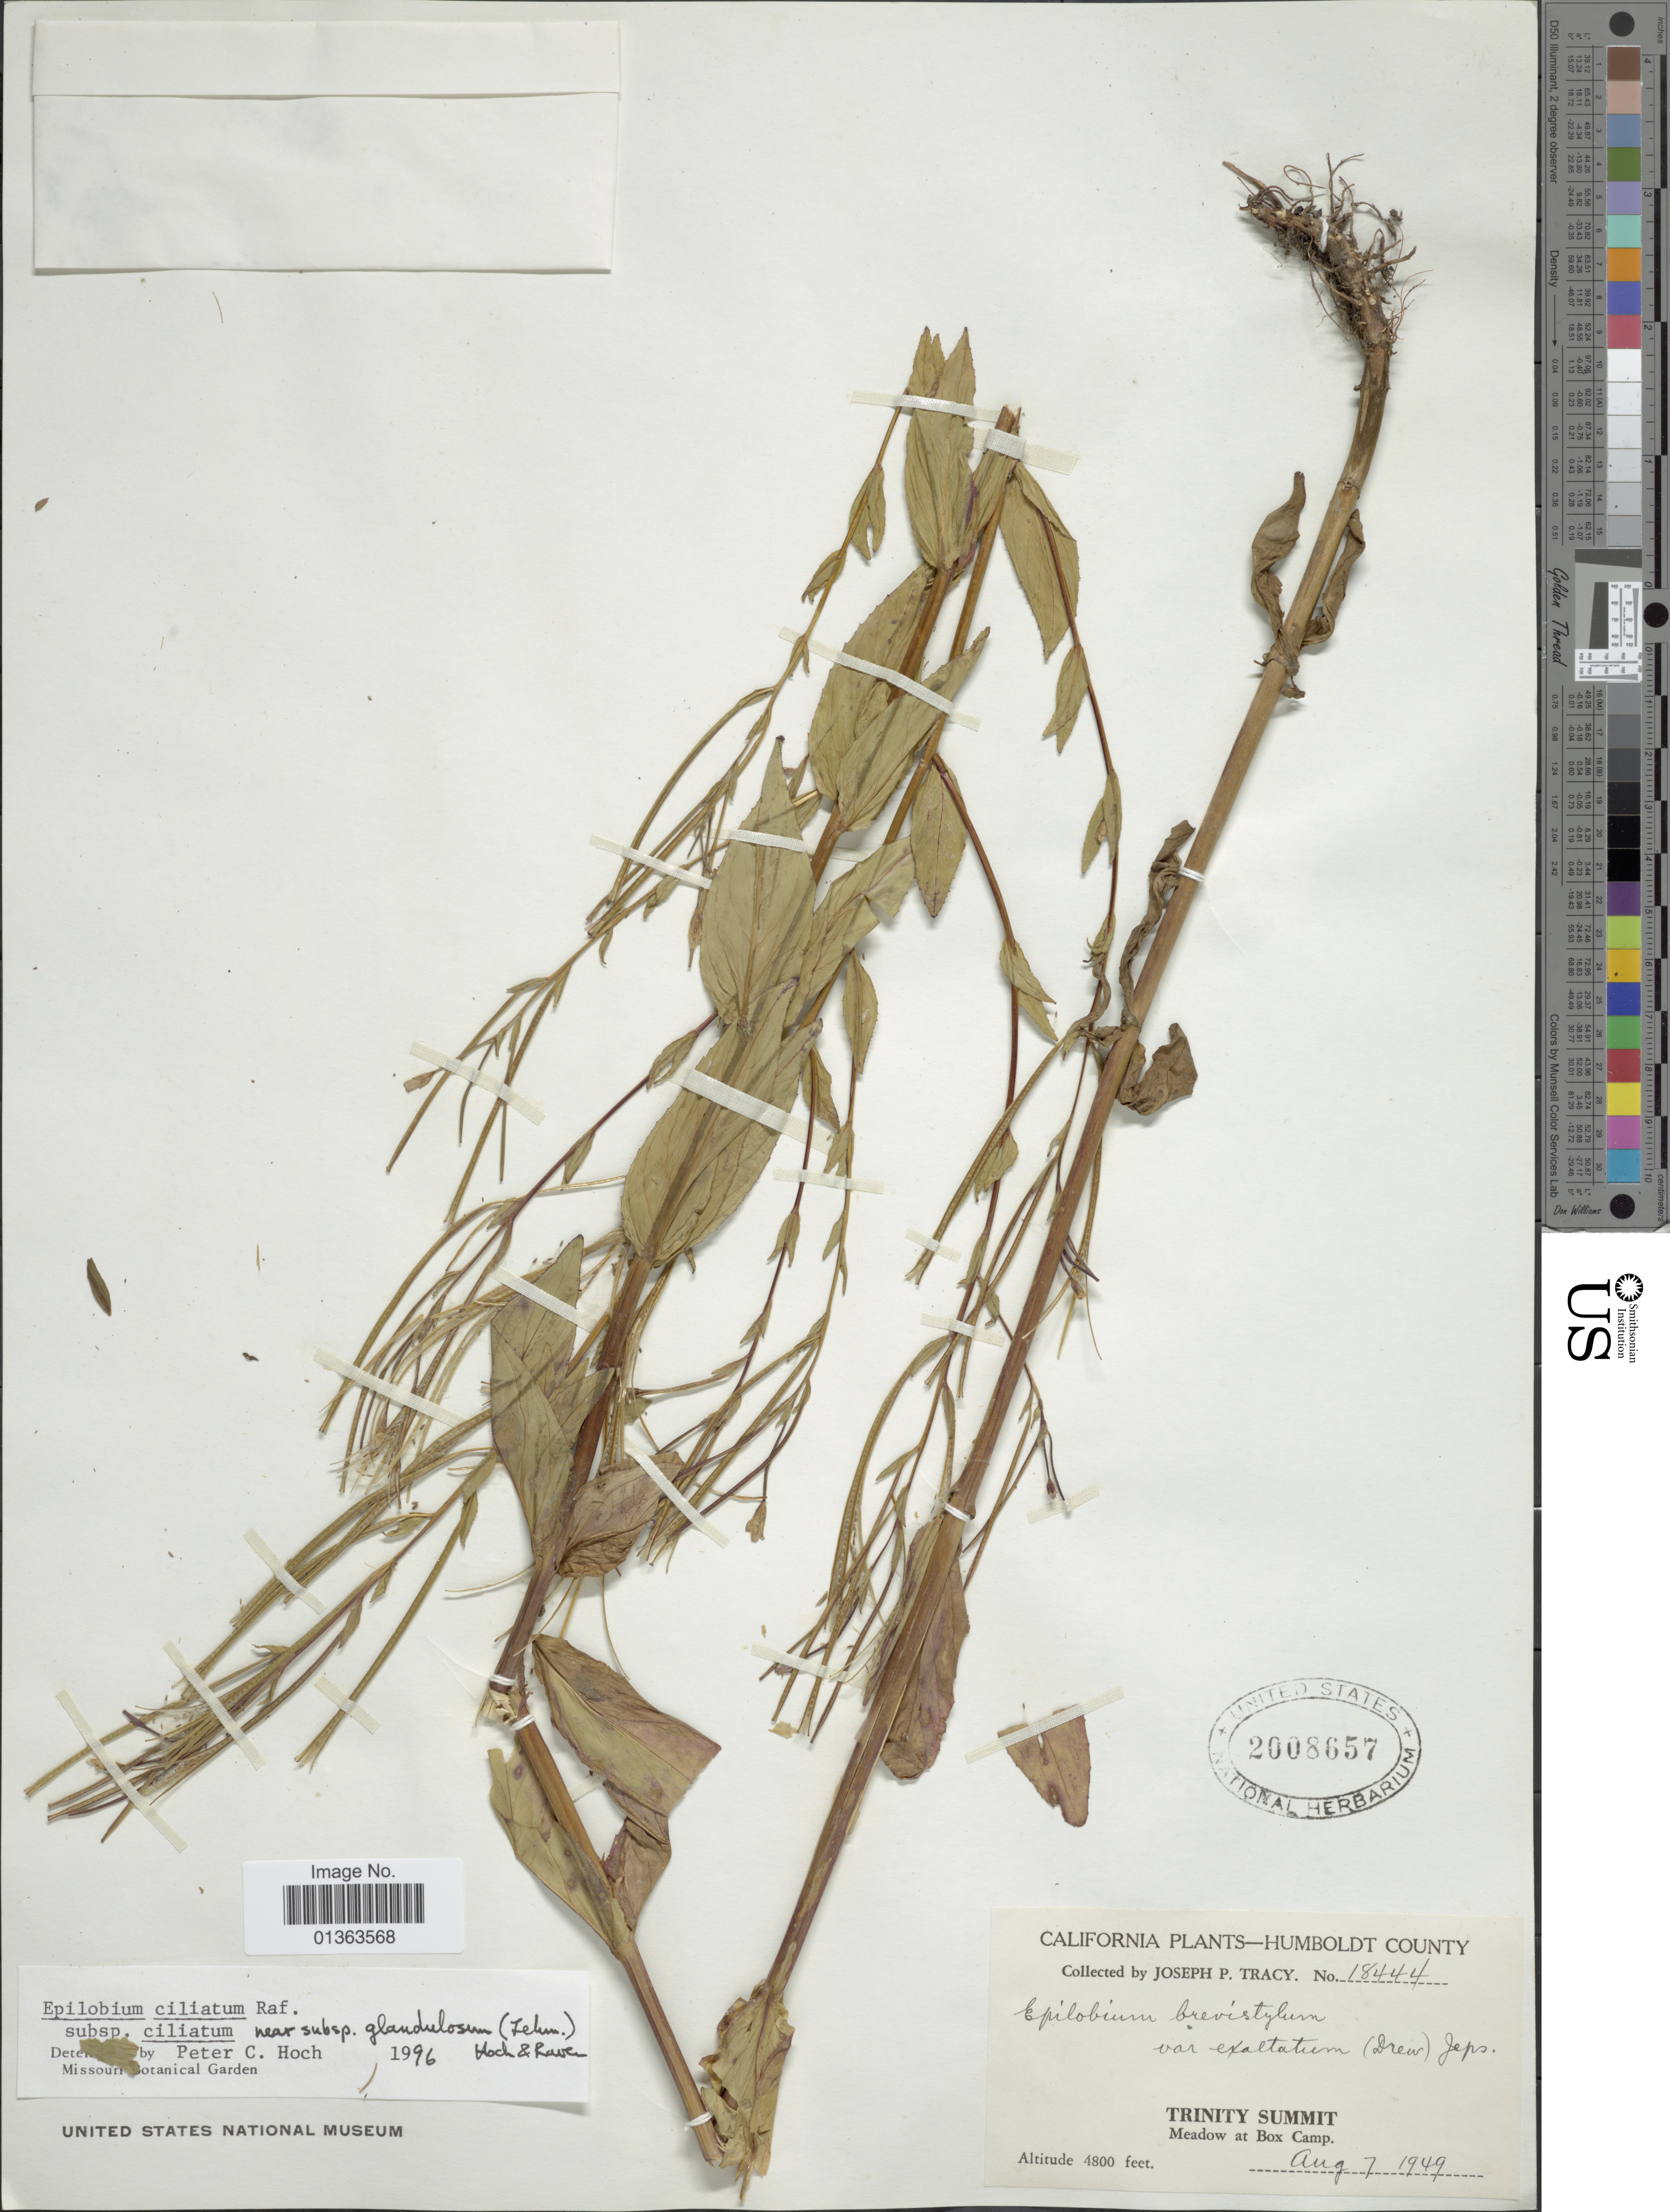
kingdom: Plantae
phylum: Tracheophyta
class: Magnoliopsida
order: Myrtales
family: Onagraceae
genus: Epilobium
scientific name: Epilobium ciliatum subsp. ciliatum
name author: Raf.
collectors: J. Tracy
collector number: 18444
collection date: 1949-08-07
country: United States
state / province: California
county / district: Humboldt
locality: Humboldt County. Trinity Summit. Meadow at Box Camp.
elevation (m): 1463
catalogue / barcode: US 2008657